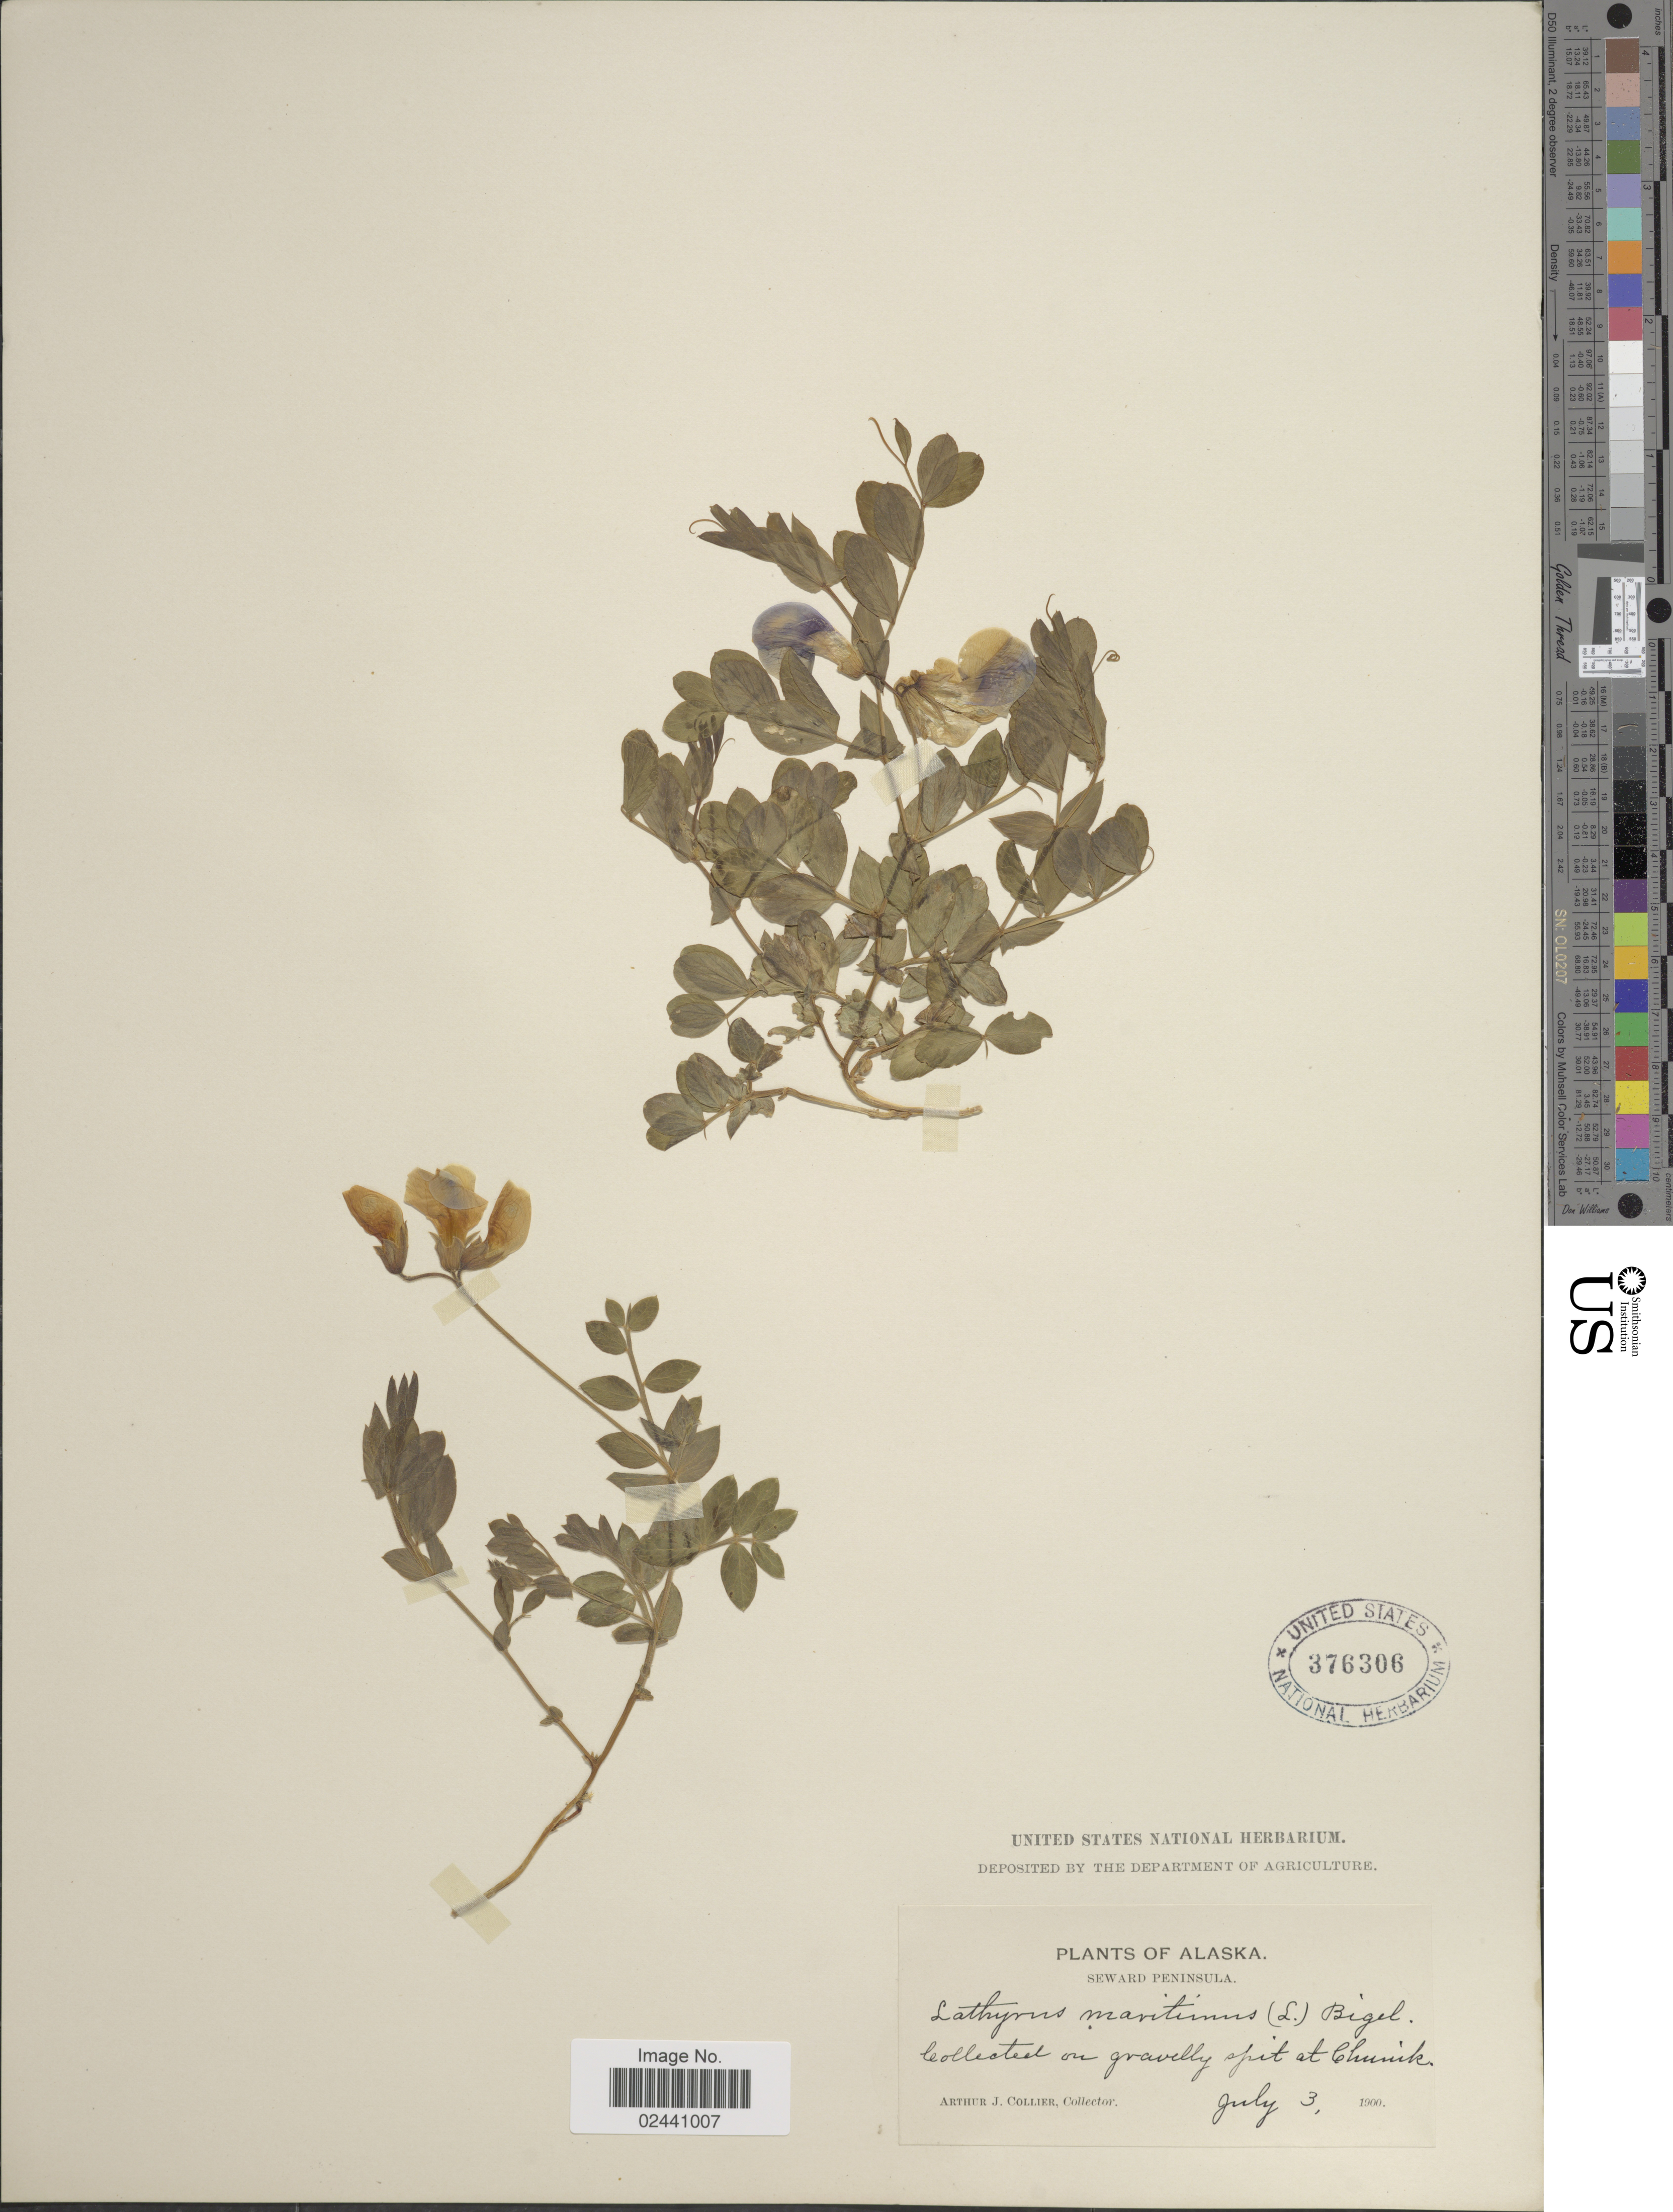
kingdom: Plantae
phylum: Tracheophyta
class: Magnoliopsida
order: Fabales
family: Fabaceae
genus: Lathyrus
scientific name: Lathyrus maritimus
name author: Torr.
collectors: A. Collier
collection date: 1900-07-03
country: United States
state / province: Alaska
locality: On gravelly spit at Chunik, Seward Peninsula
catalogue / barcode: US 376306